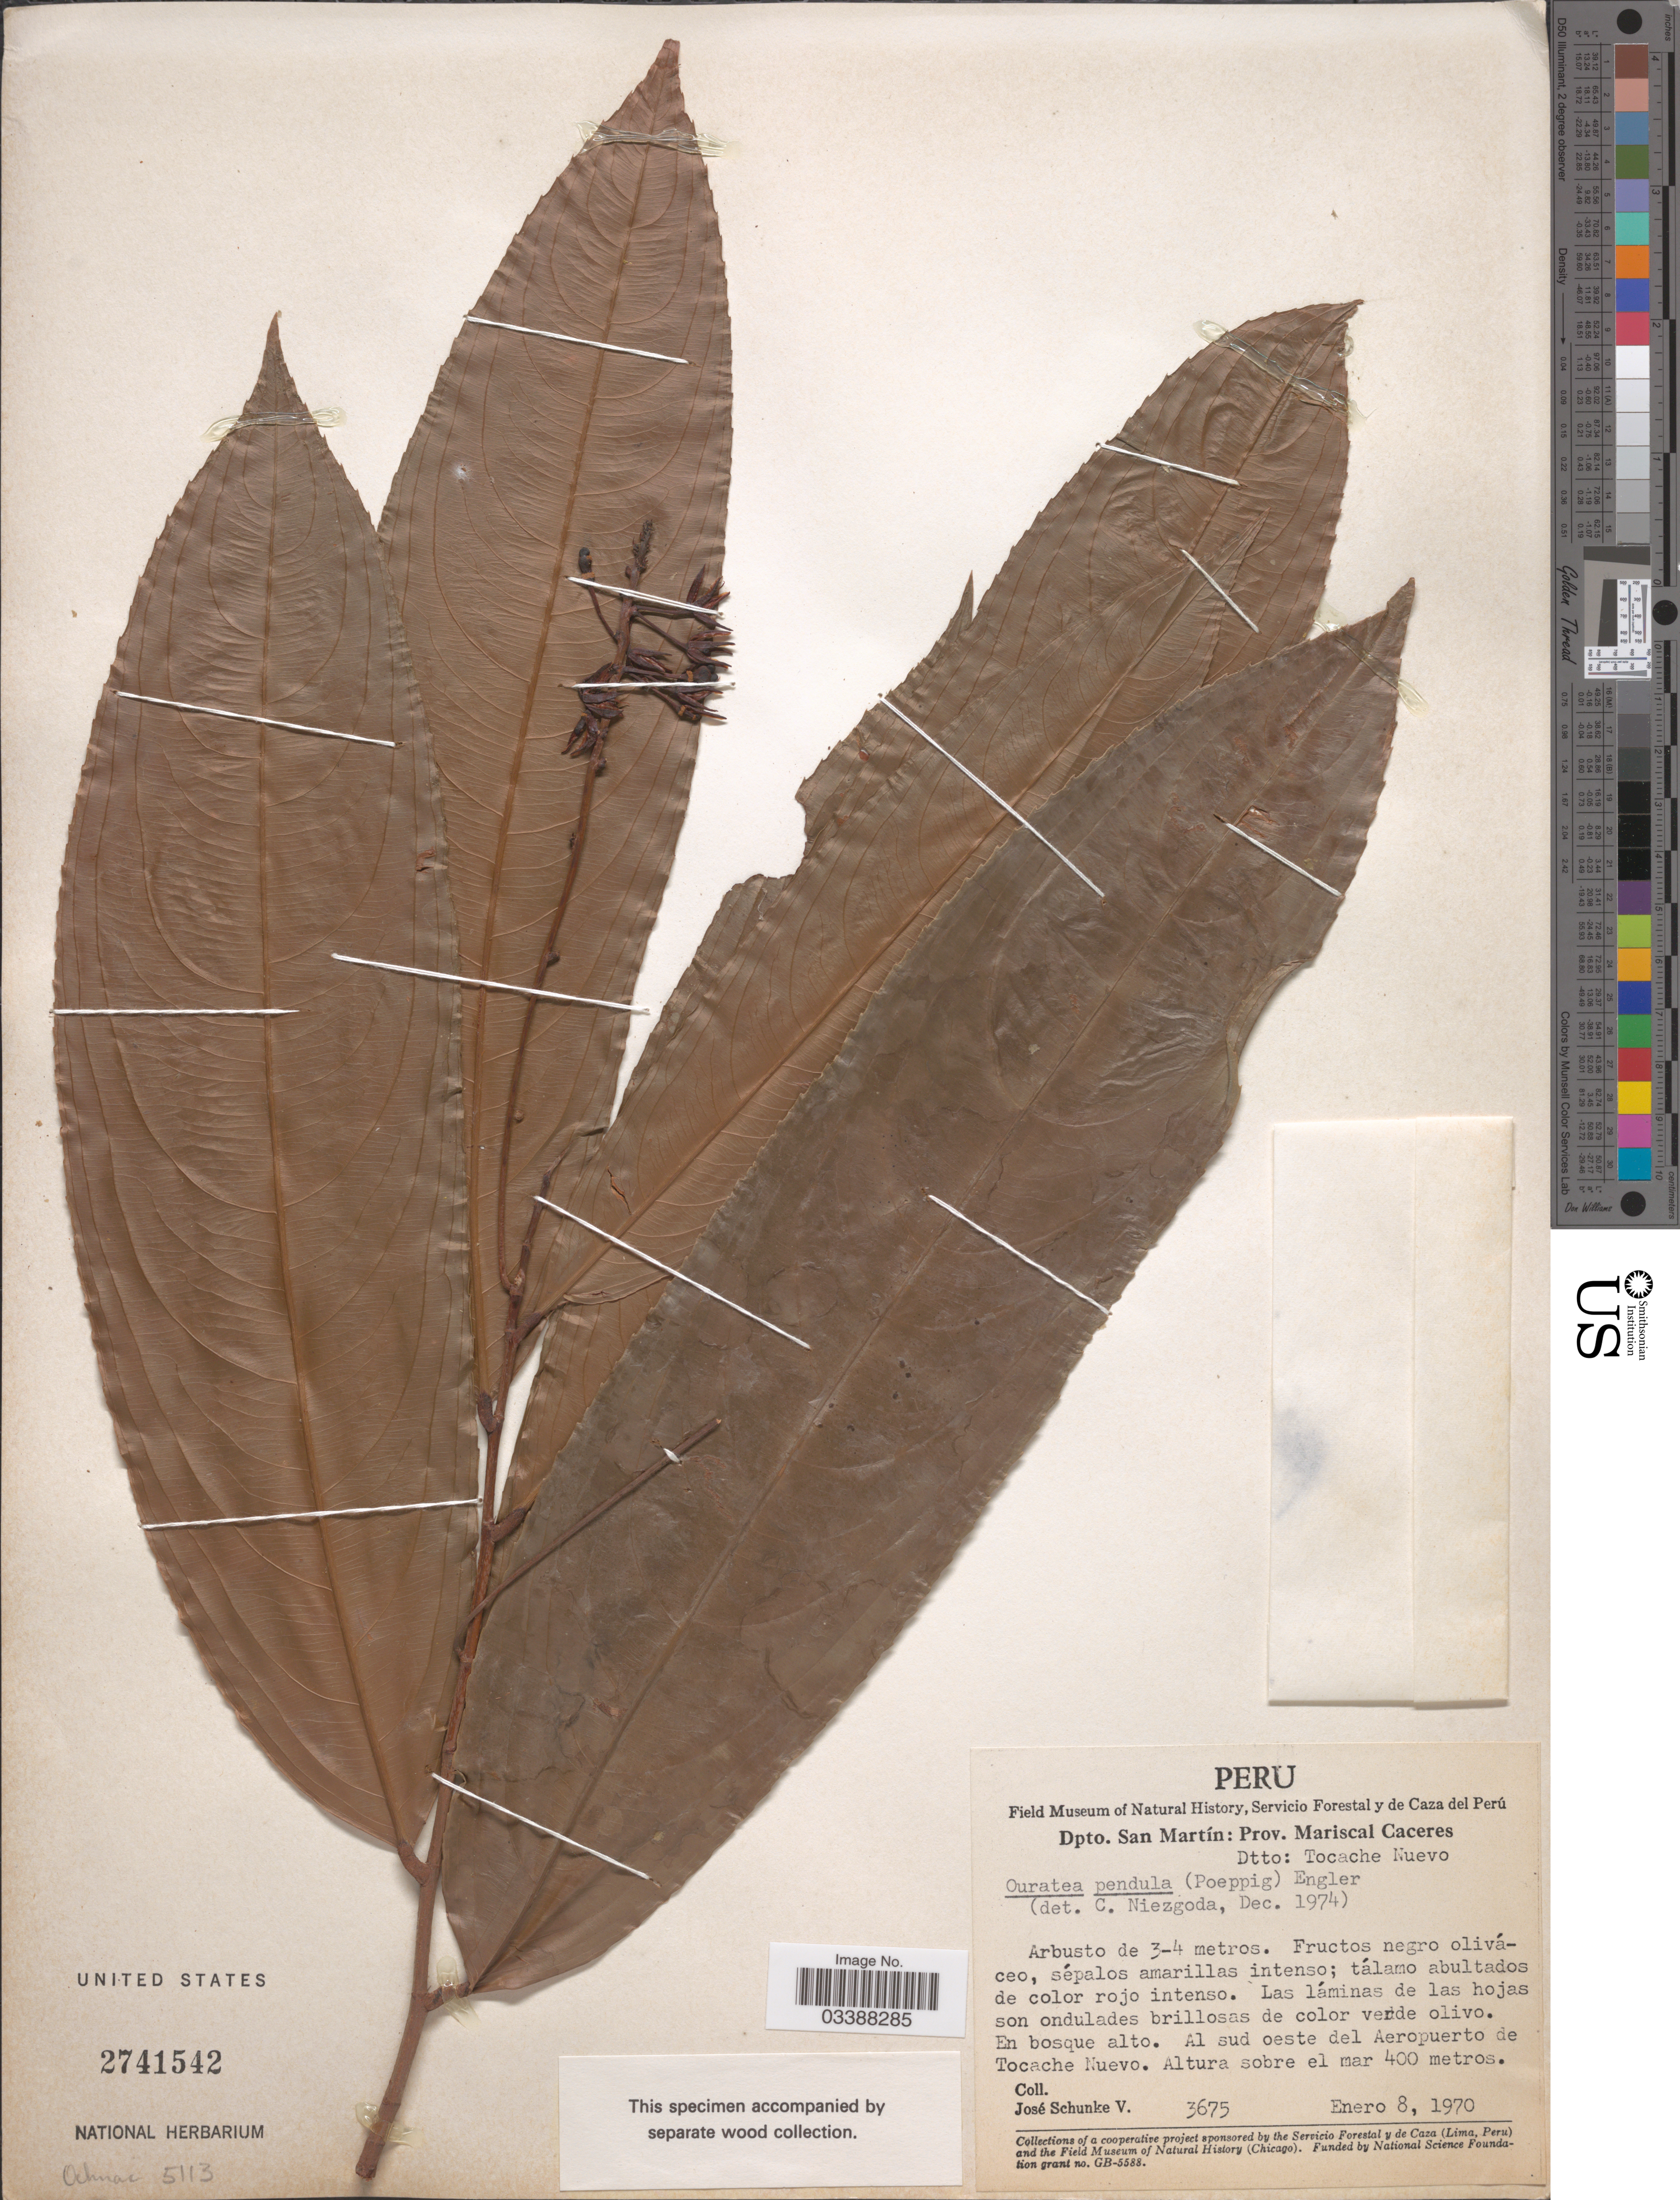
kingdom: Plantae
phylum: Tracheophyta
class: Magnoliopsida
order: Malpighiales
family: Ochnaceae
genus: Ouratea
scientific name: Ouratea pendula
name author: Poepp. ex Engl.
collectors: J. Schunke Vigo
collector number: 3675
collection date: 1970-01-08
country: Peru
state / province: San Martín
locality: Dpto. San Martín: Prov. Mariscal Caceres. Dtto: Tocache Nuevo. Al sud oeste del Aeropuerto de Tocache Nuevo.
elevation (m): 400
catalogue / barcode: US 2741542